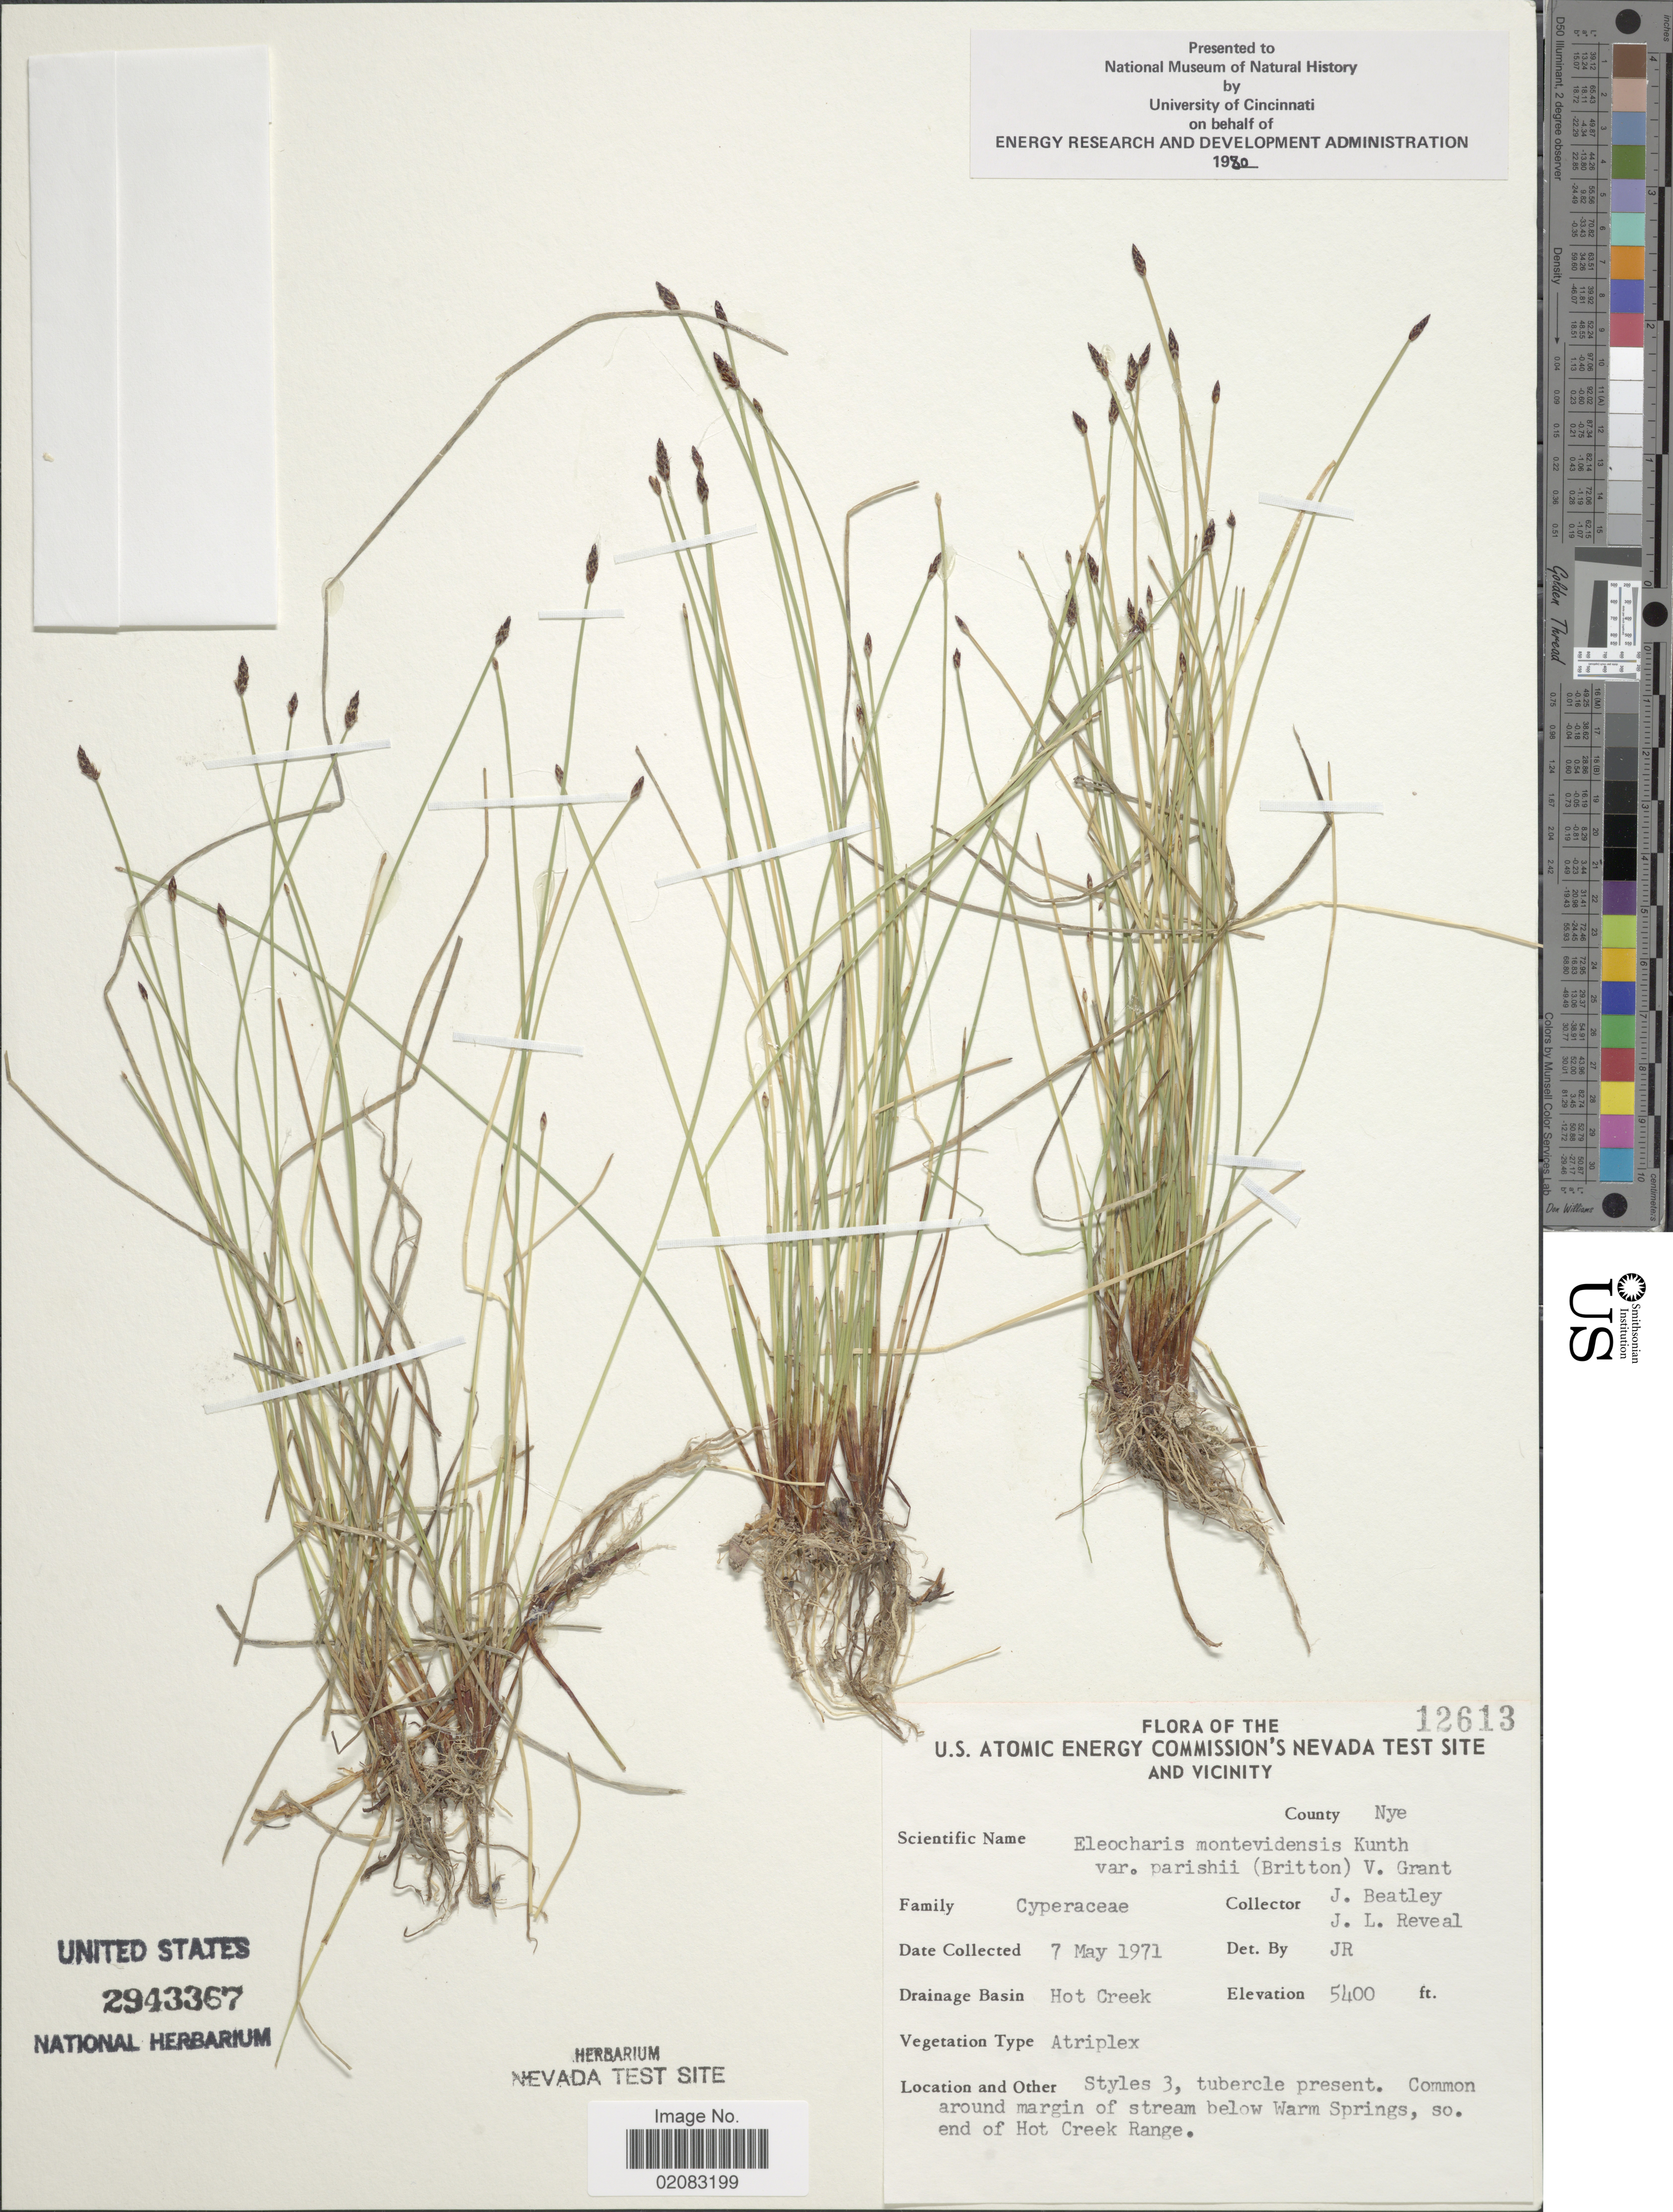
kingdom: Plantae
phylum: Tracheophyta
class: Liliopsida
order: Poales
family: Cyperaceae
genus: Eleocharis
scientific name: Eleocharis parishii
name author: Britton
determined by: Strong, Mark T., (BOT), Smithsonian Institution - National Museum of Natural History (UNITED STATES)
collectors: J. C. Beatley & J. L. Reveal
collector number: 12613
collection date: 1971-05-07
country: United States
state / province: Nevada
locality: U.S. Atomic Energy Commision's Nevada Test Site and Vicinity, County Nye, Drainage Basin Hot Creek, Styles 3, tubercle present. Common around margin of stream below Warm Springs, so end of Hot Creek Range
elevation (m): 1646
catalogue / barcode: US 2943367